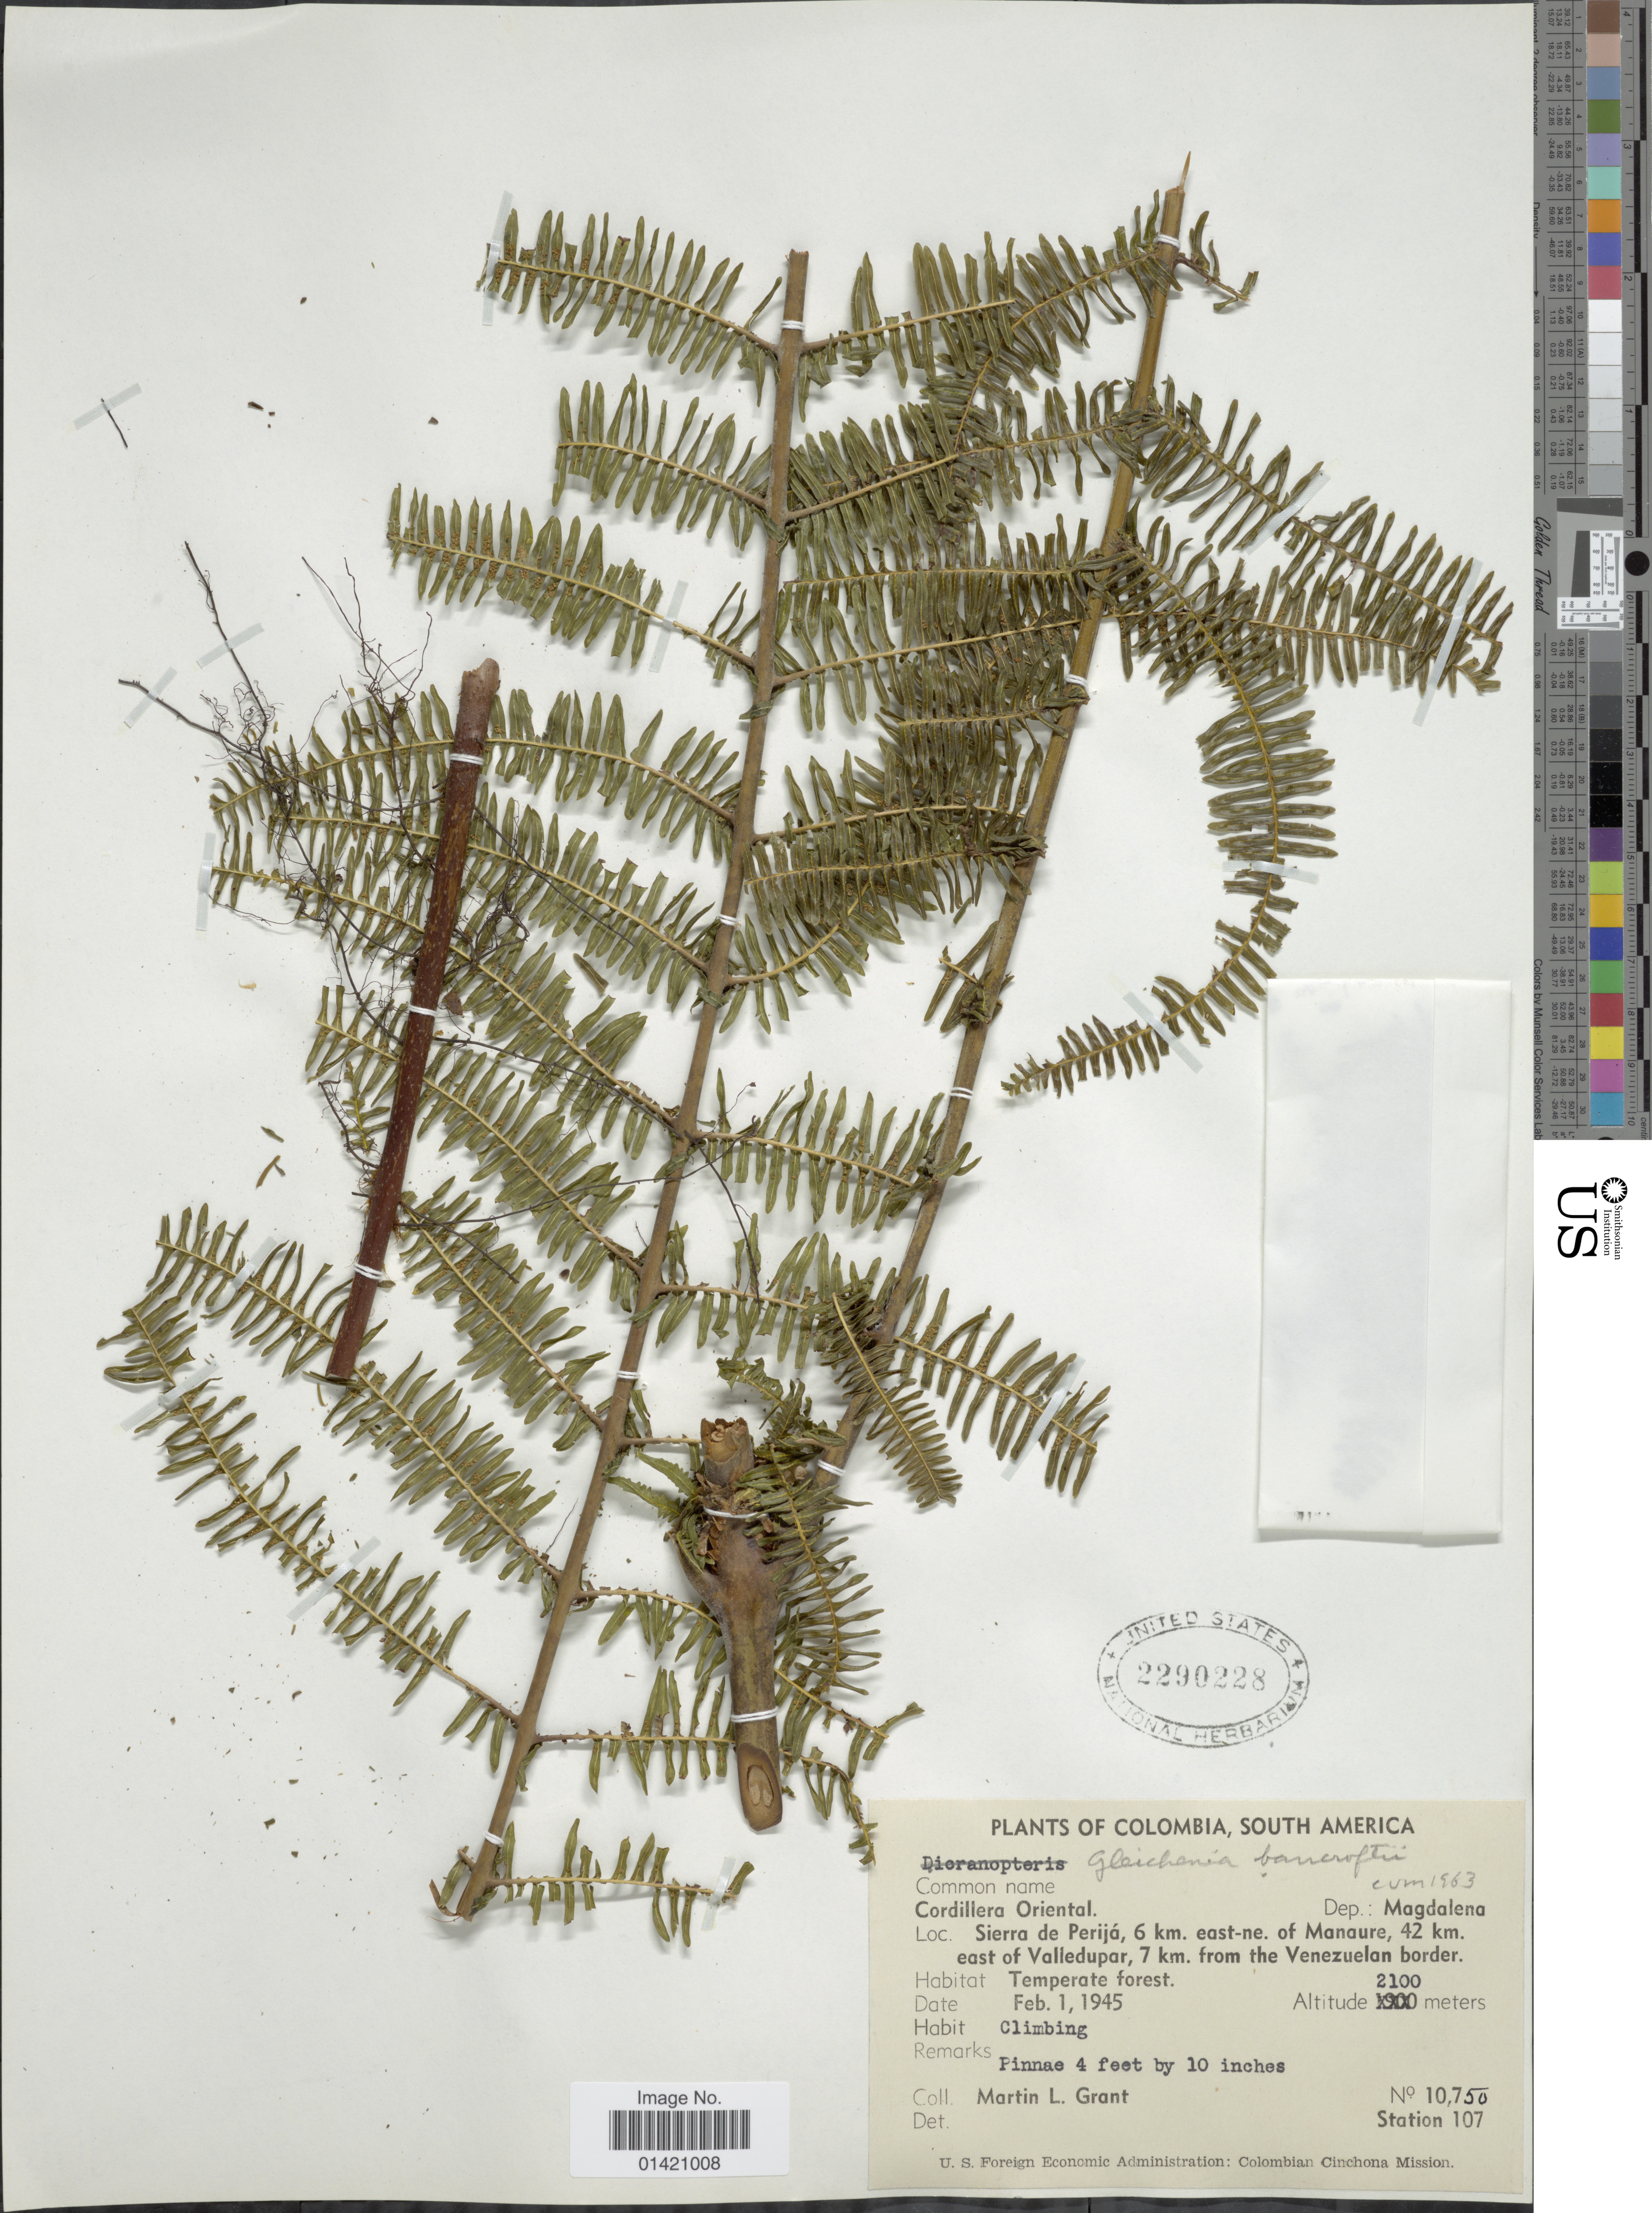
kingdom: Plantae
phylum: Tracheophyta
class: Polypodiopsida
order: Gleicheniales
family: Gleicheniaceae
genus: Diplopterygium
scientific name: Diplopterygium bancroftii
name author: (Hook.) A.R. Sm.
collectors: M. L. Grant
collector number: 10750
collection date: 1945-02-01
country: Colombia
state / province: Magdalena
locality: Cordillera Oriental. Dep.: Magdalena. Sierra de Perija, 6 km. east-ne. of Manaure, 42 km. east of Valledupar, 7 km. from the Venezuelan border.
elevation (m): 2100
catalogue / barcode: US 2290228